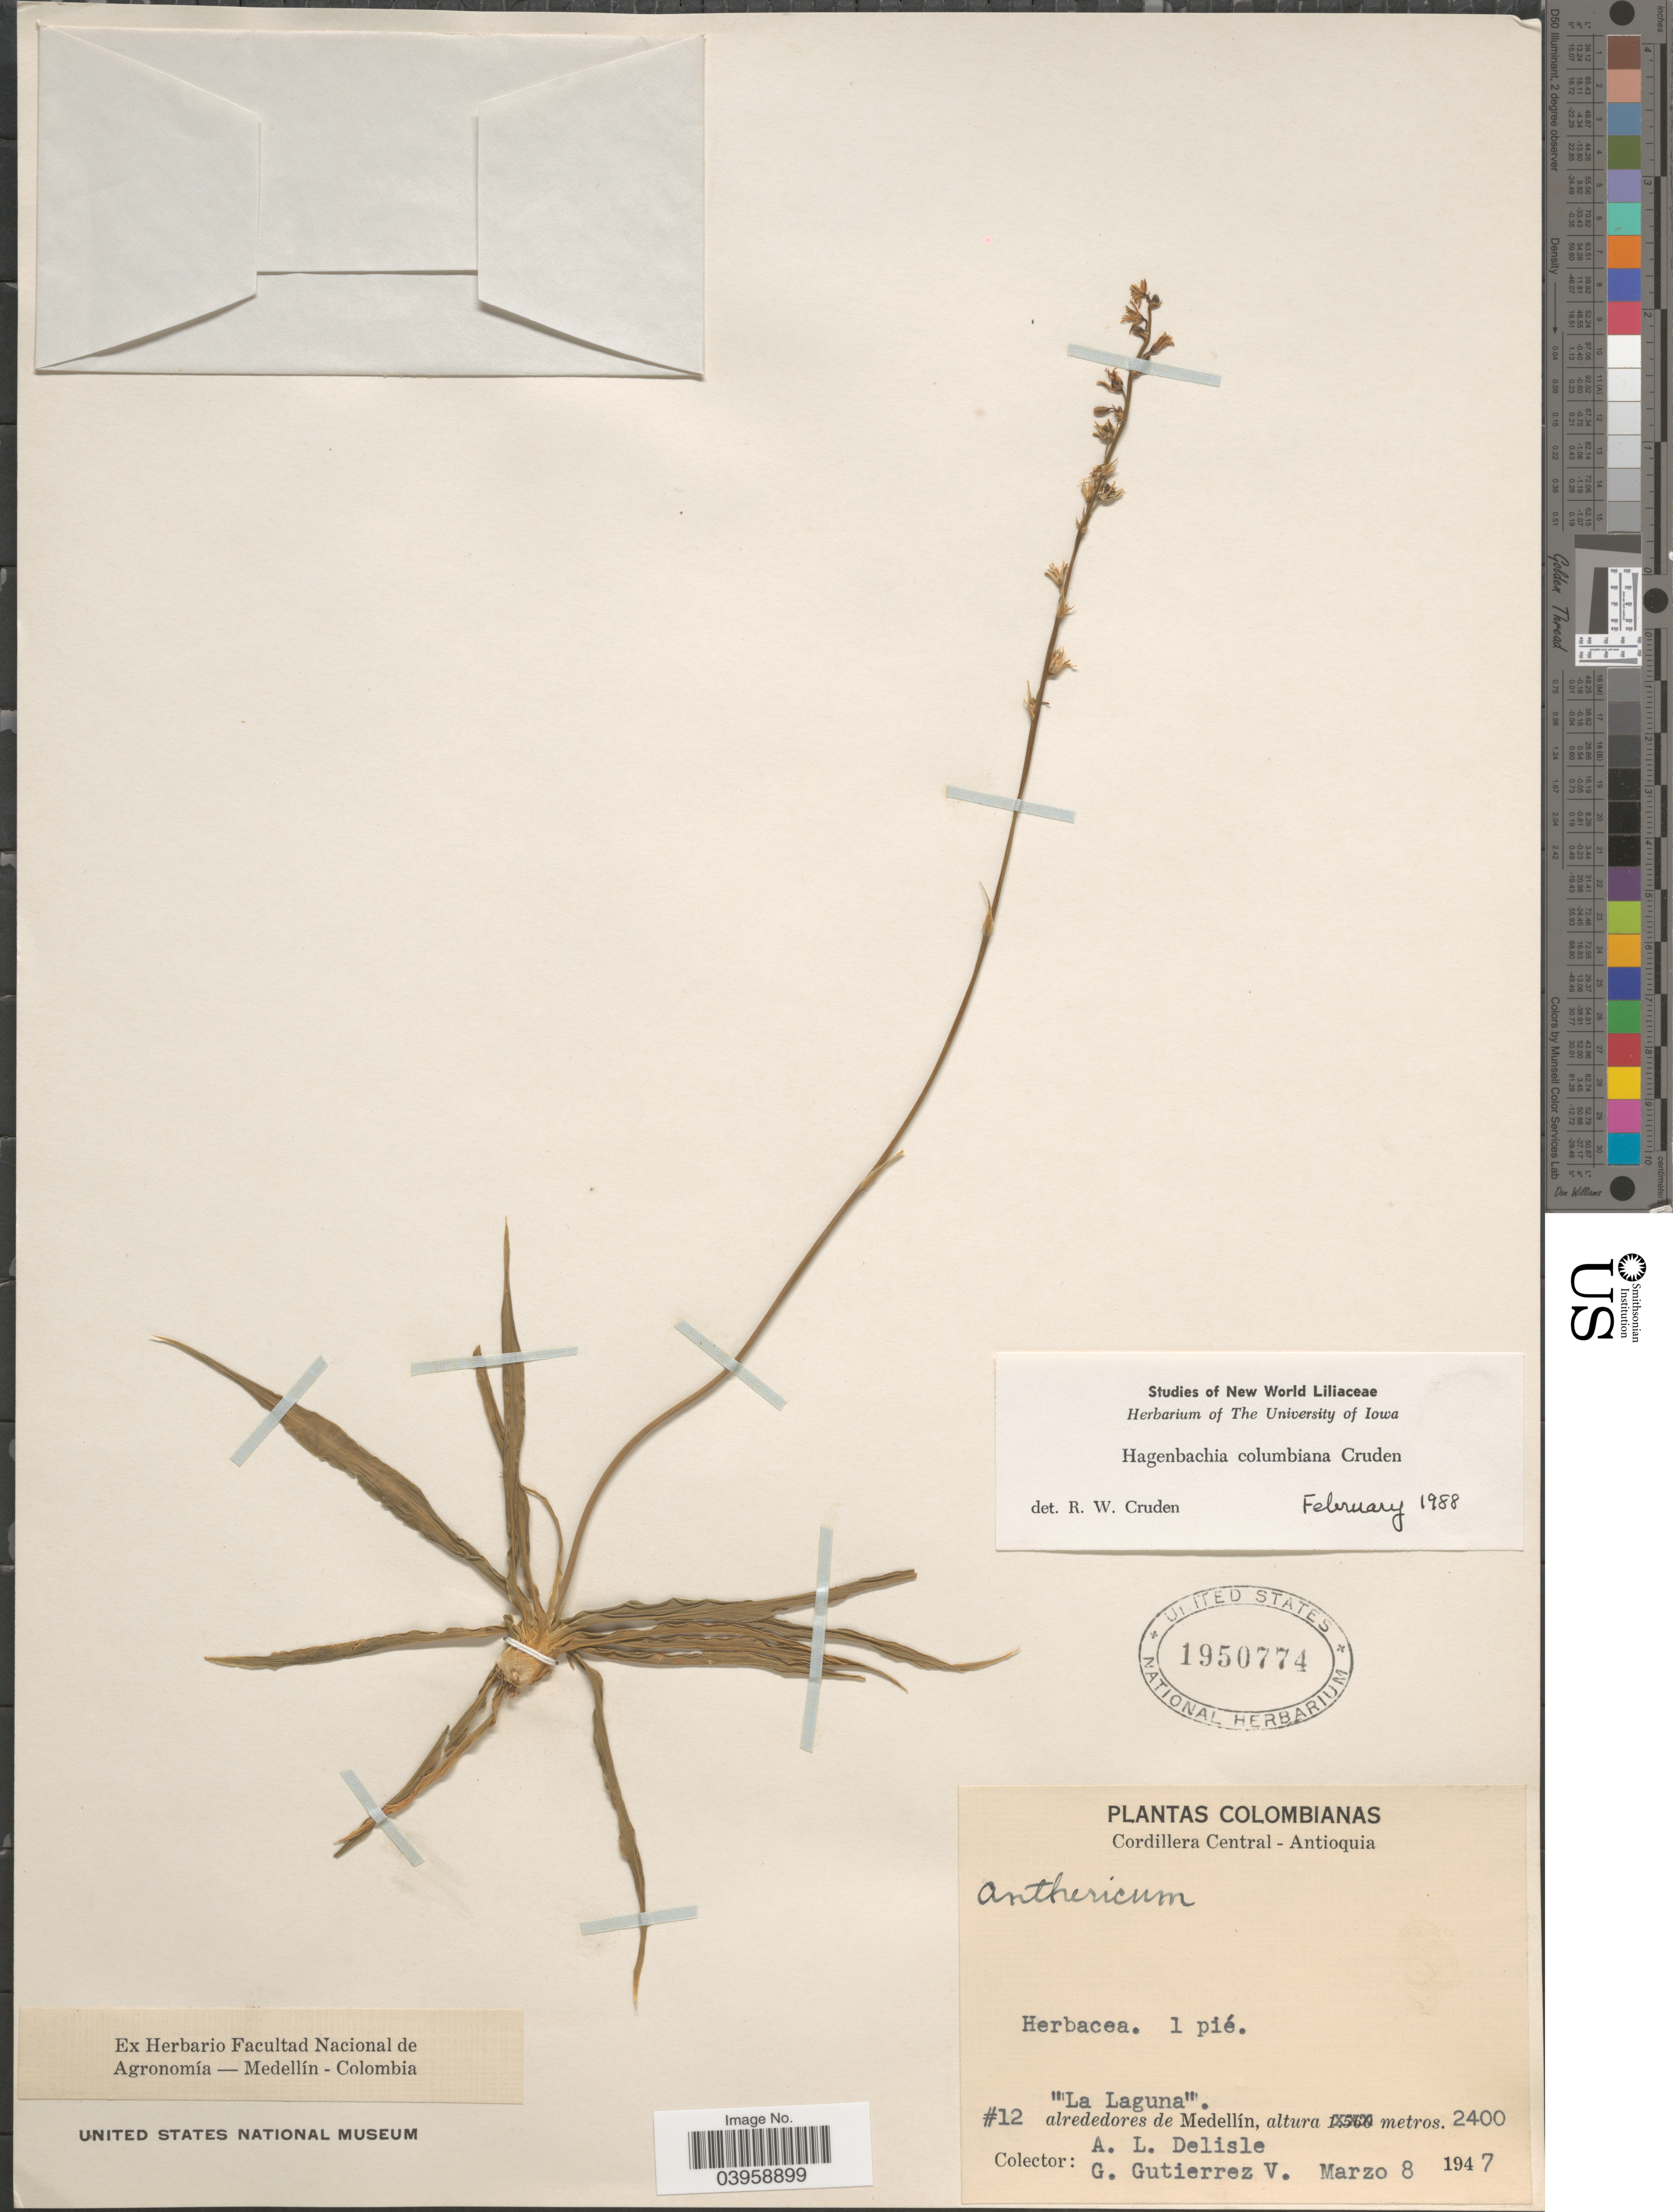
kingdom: Plantae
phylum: Tracheophyta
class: Liliopsida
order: Asparagales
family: Asparagaceae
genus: Hagenbachia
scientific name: Hagenbachia columbiana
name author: Cruden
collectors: A. Delisle & G. Gutiérrez V.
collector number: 12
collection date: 1947-03-08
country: Colombia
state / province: Antioquia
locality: Cordillera Central - Antioquia. "La Laguna". Alrededores de Medellín.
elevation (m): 2400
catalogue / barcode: US 1950774